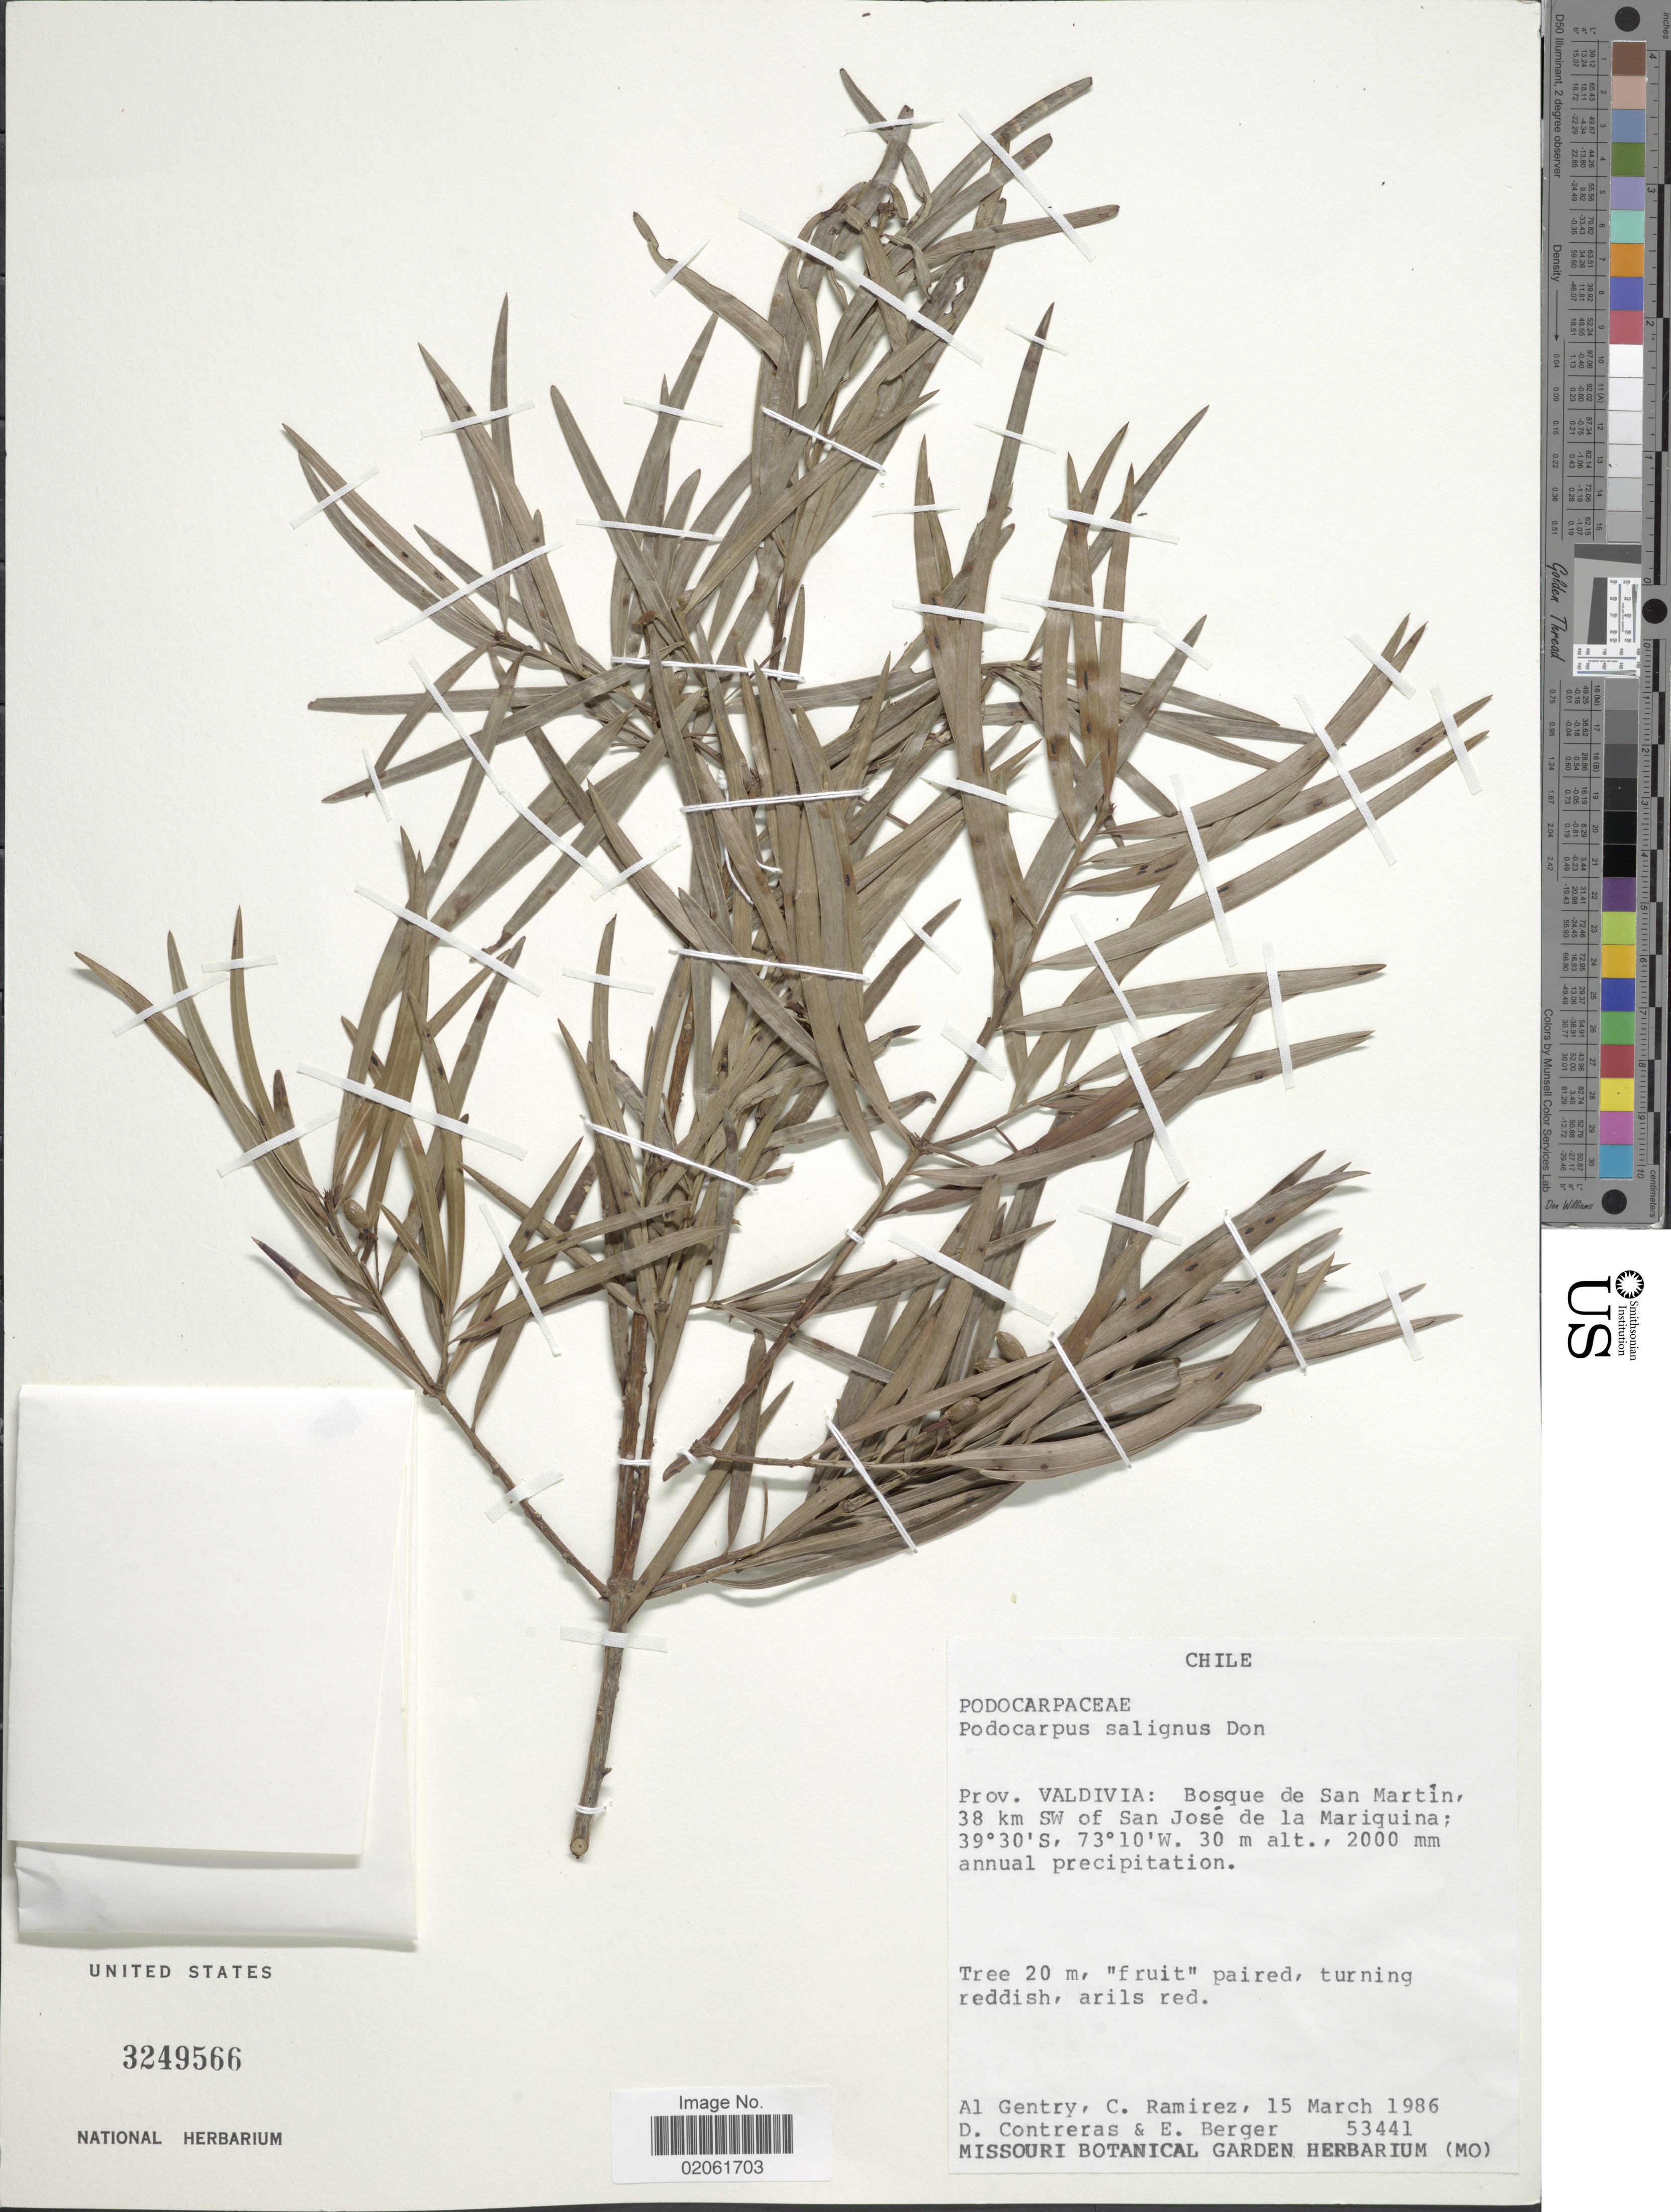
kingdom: Plantae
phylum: Tracheophyta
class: Pinopsida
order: Pinales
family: Podocarpaceae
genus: Podocarpus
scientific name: Podocarpus salignus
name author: D. Don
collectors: A. H. Gentry, C. Ramirez, D. Contreras & E. Berger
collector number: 53441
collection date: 1986-03-15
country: Chile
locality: Prov. Valdivia: Bosque de San Martin, 38 km SW of San Jose de la Mariquina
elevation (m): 2000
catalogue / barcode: US 3249566